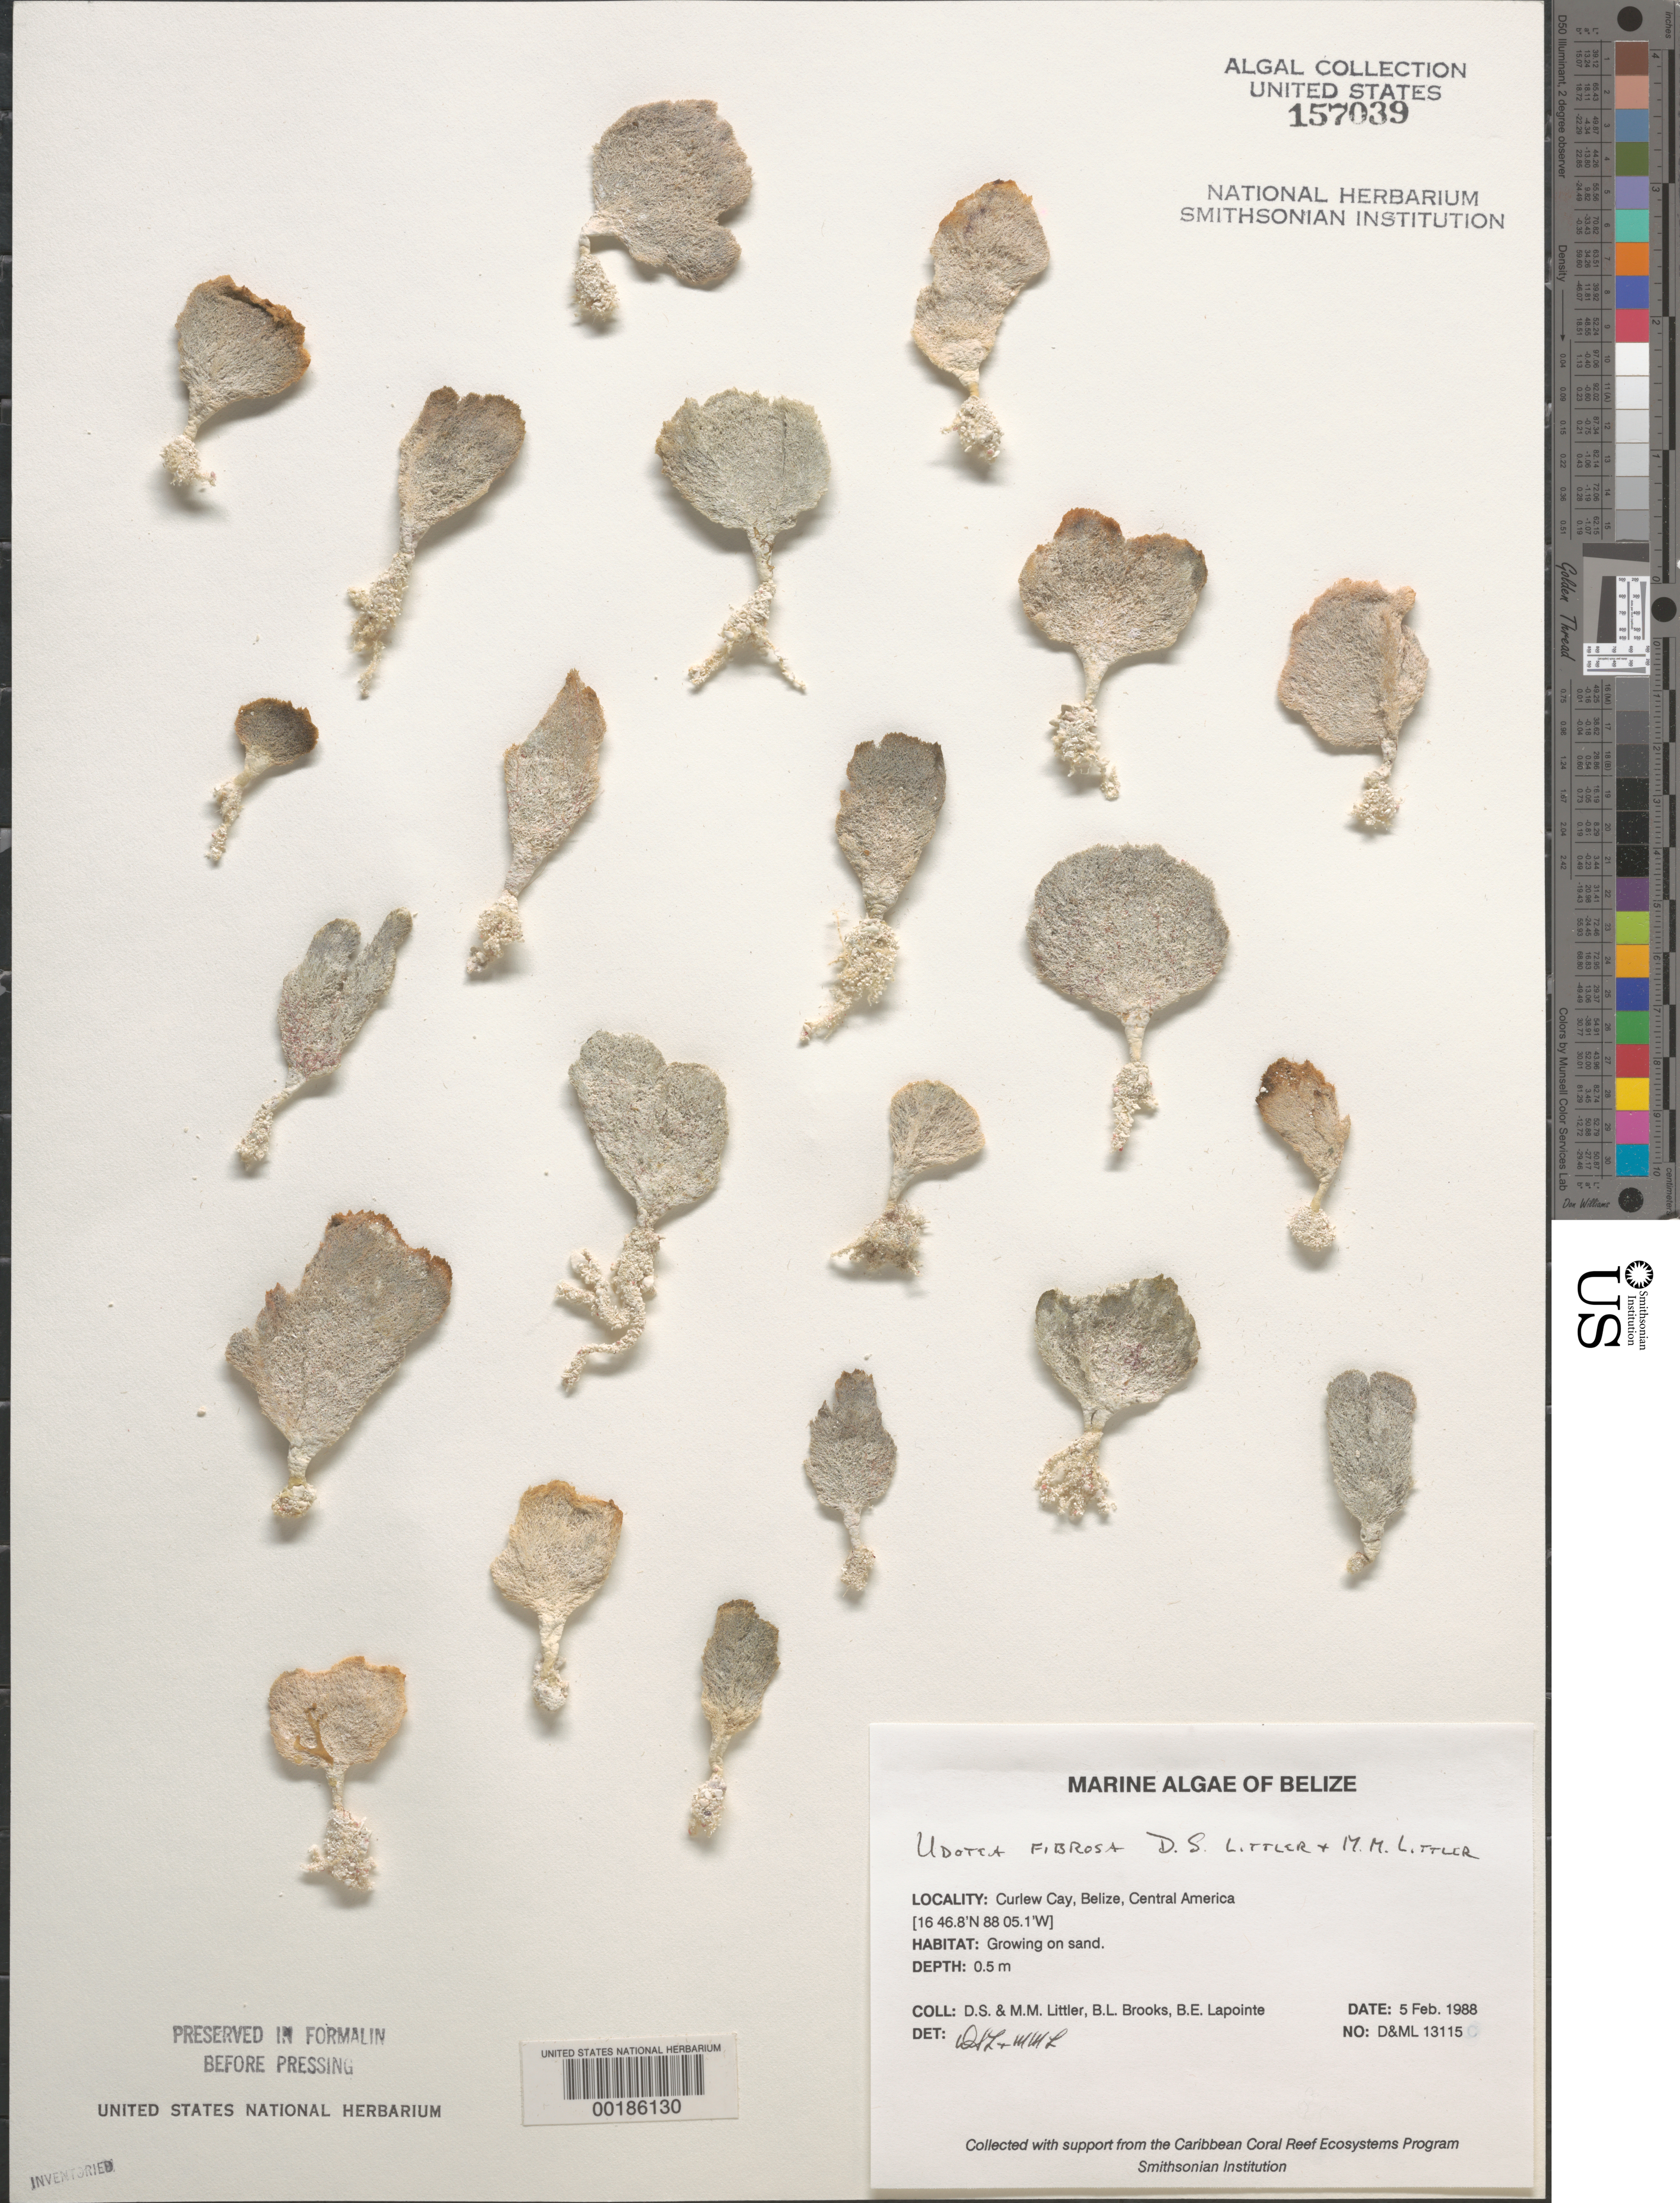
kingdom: Plantae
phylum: Chlorophyta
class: Ulvophyceae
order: Bryopsidales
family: Udoteaceae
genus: Udotea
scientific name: Udotea fibrosa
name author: D.S. Littler & Littler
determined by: Littler, D. S.; Littler, M. M.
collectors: D. S. Littler, M. M. Littler, B. Brooks & B. Lapointe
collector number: D&ML 13115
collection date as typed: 05 Feb 1988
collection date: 1988-02-05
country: Belize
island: Curlew Cay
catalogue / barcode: US 157039